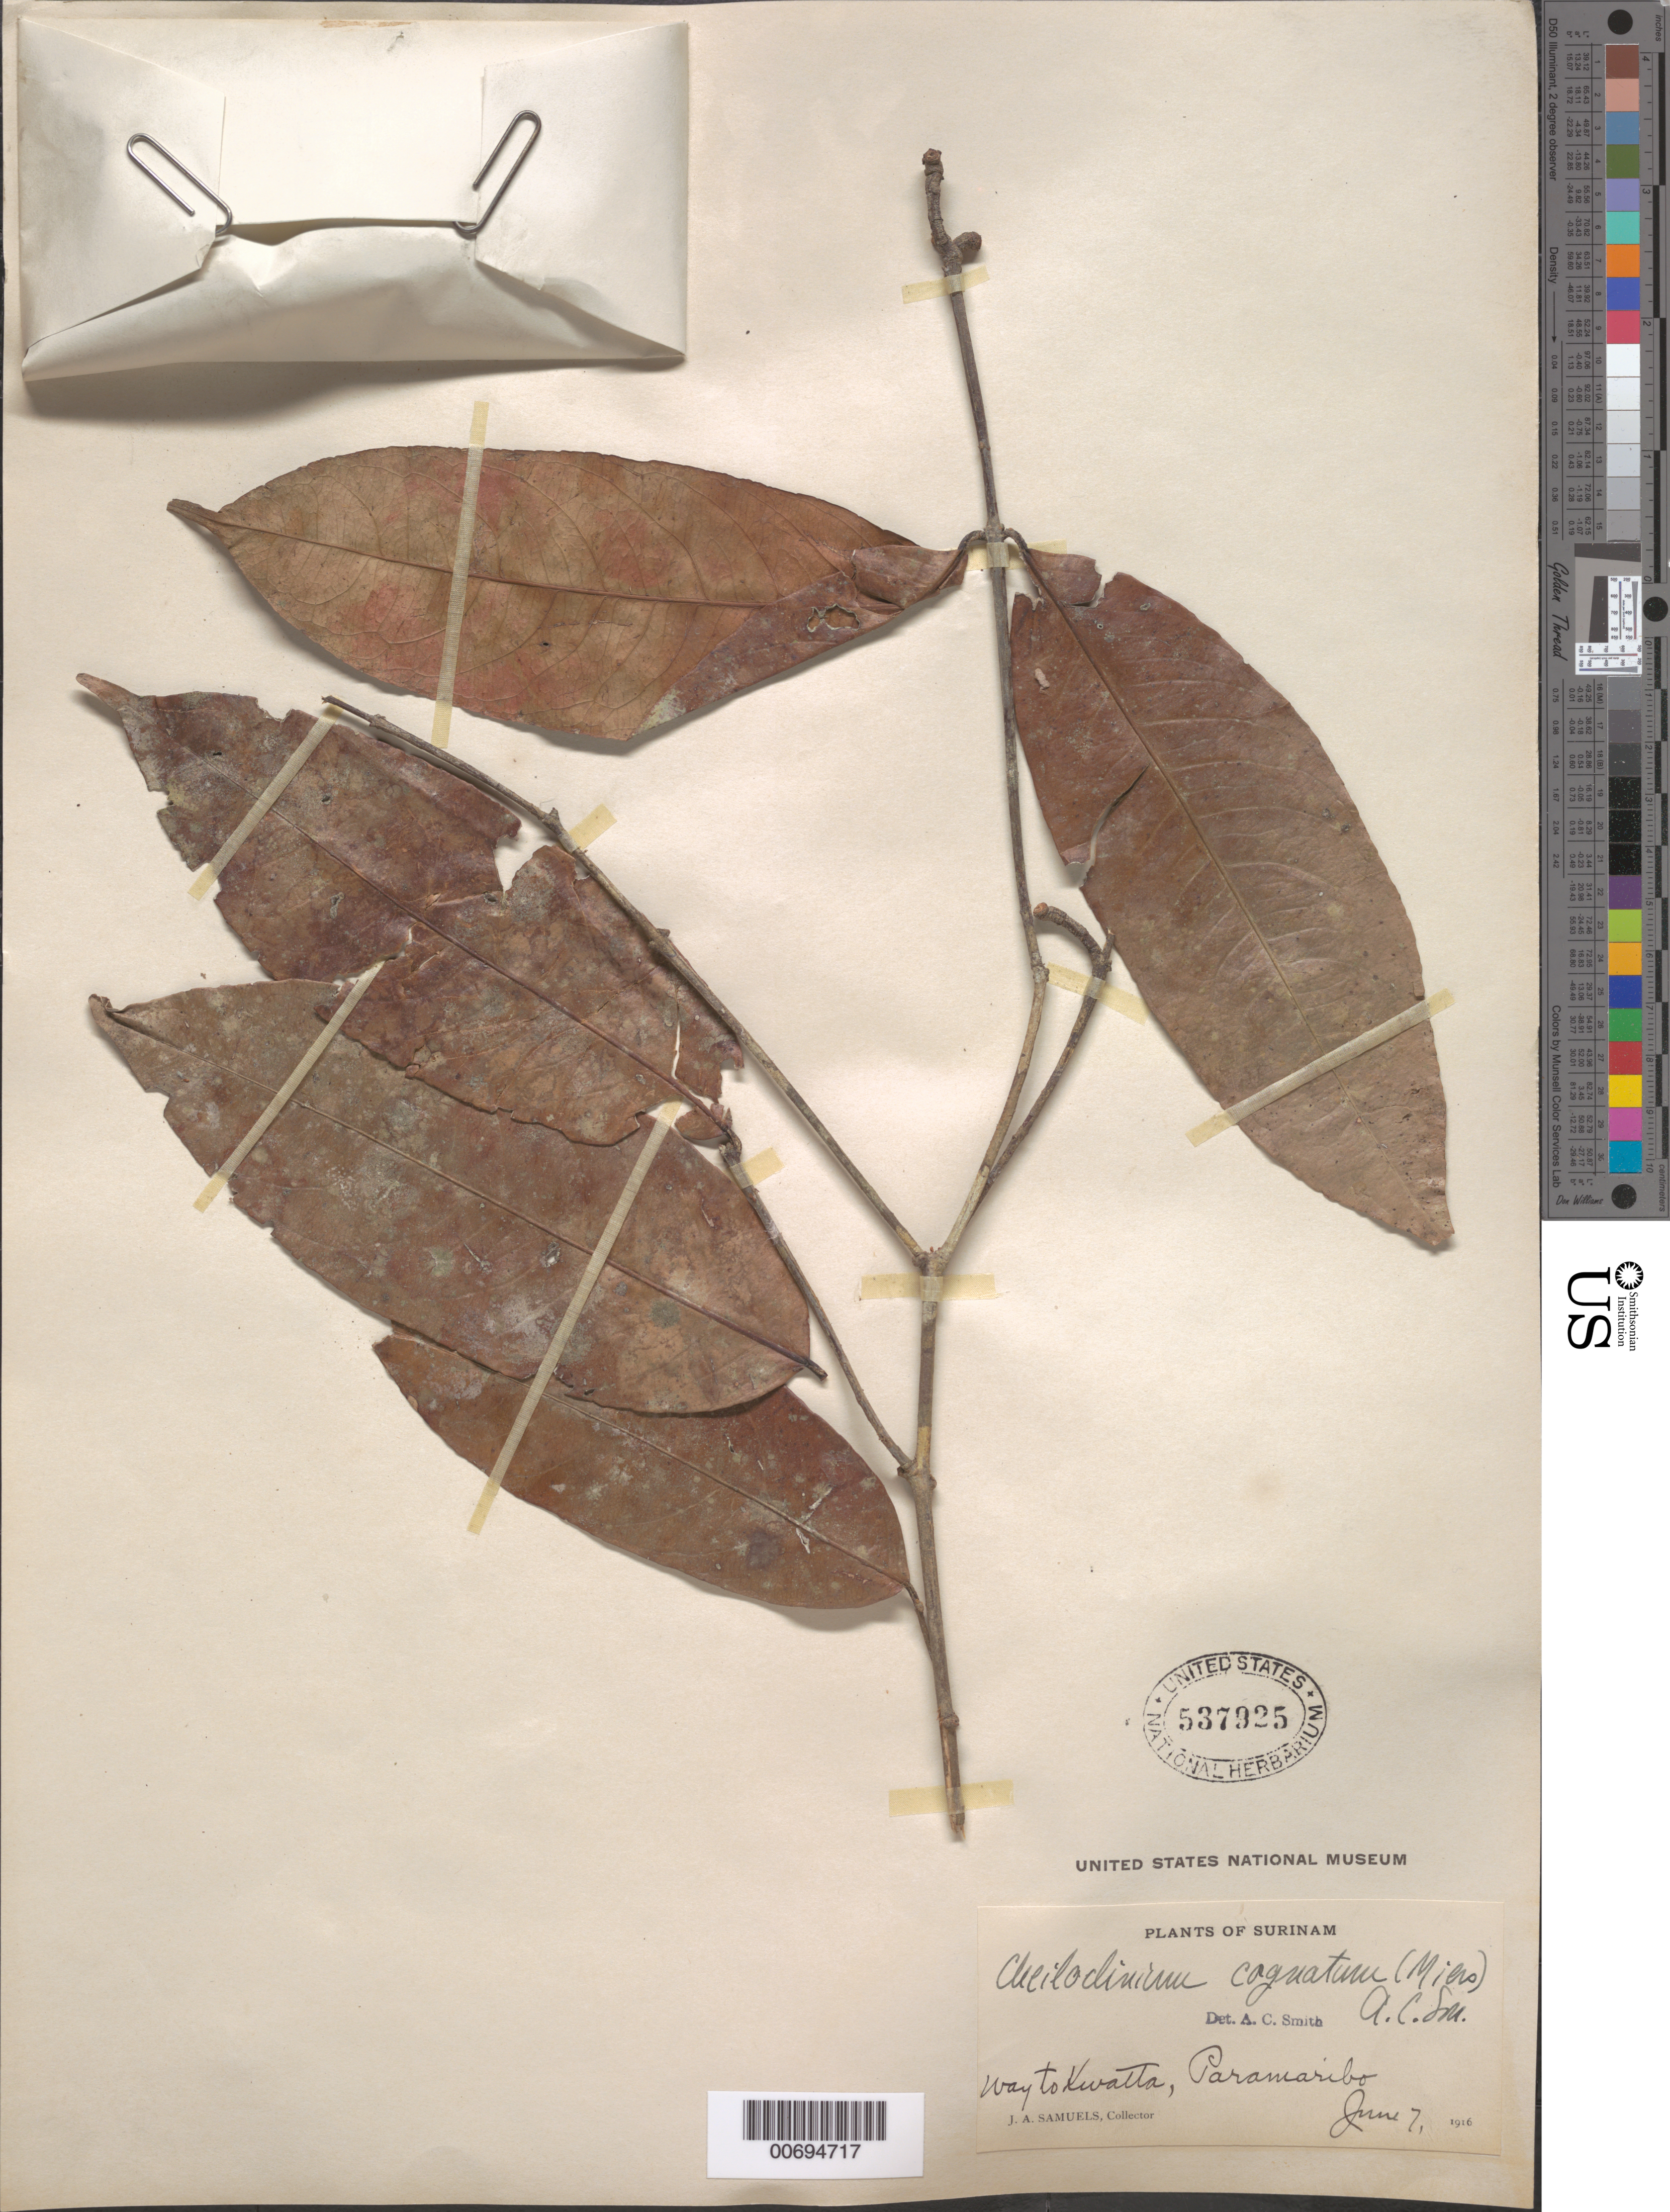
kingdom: Plantae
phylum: Tracheophyta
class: Magnoliopsida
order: Celastrales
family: Celastraceae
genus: Cheiloclinium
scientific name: Cheiloclinium cognatum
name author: (Miers) A.C. Sm.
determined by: Smith, A. C.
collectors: J. A. Samuels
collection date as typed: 7-Jun-16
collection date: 1916-06-07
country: Suriname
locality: Paramaribo, way to Kwatta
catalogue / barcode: US 537925